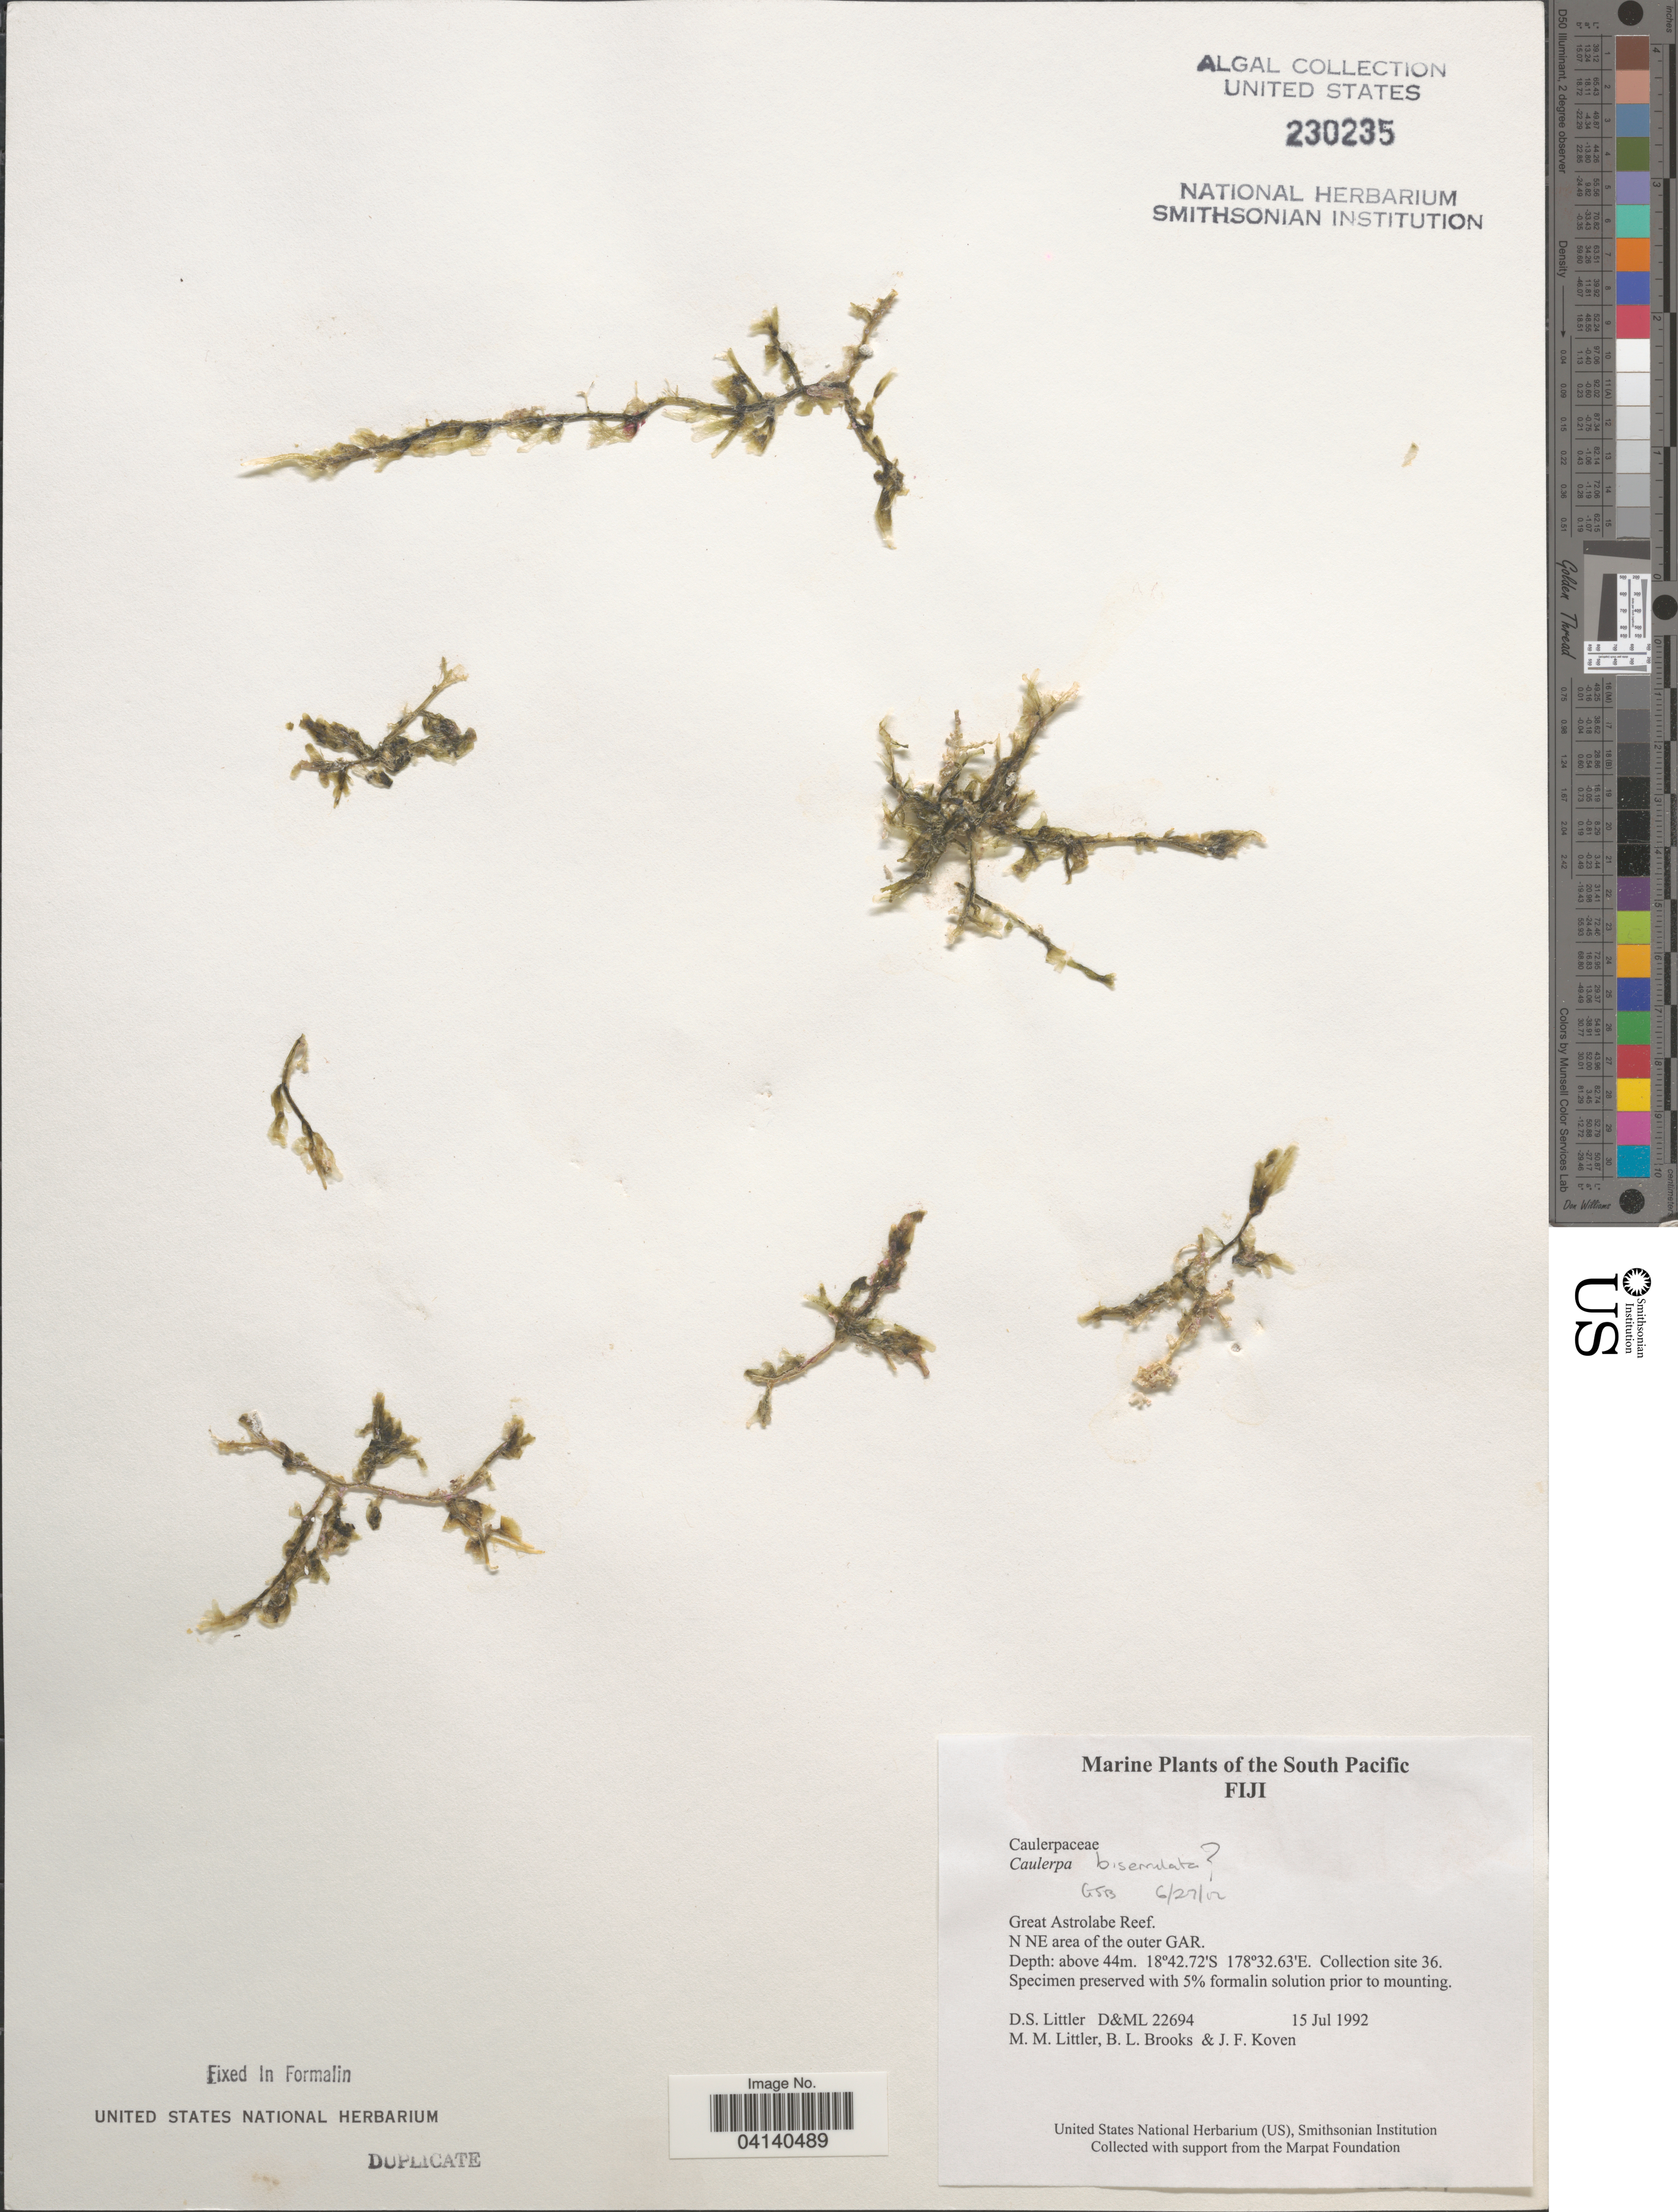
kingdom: Plantae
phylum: Chlorophyta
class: Ulvophyceae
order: Bryopsidales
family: Caulerpaceae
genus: Caulerpa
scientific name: Caulerpa biserrulata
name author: G. Belton & Gurgel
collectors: D. S. Littler, B. Brooks & J. Koven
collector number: D&ML22694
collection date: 1992-07-15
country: Fiji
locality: Great Astrolabe Reef. N NE area of the outer GAR. Collection site 36.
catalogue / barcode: US 230235